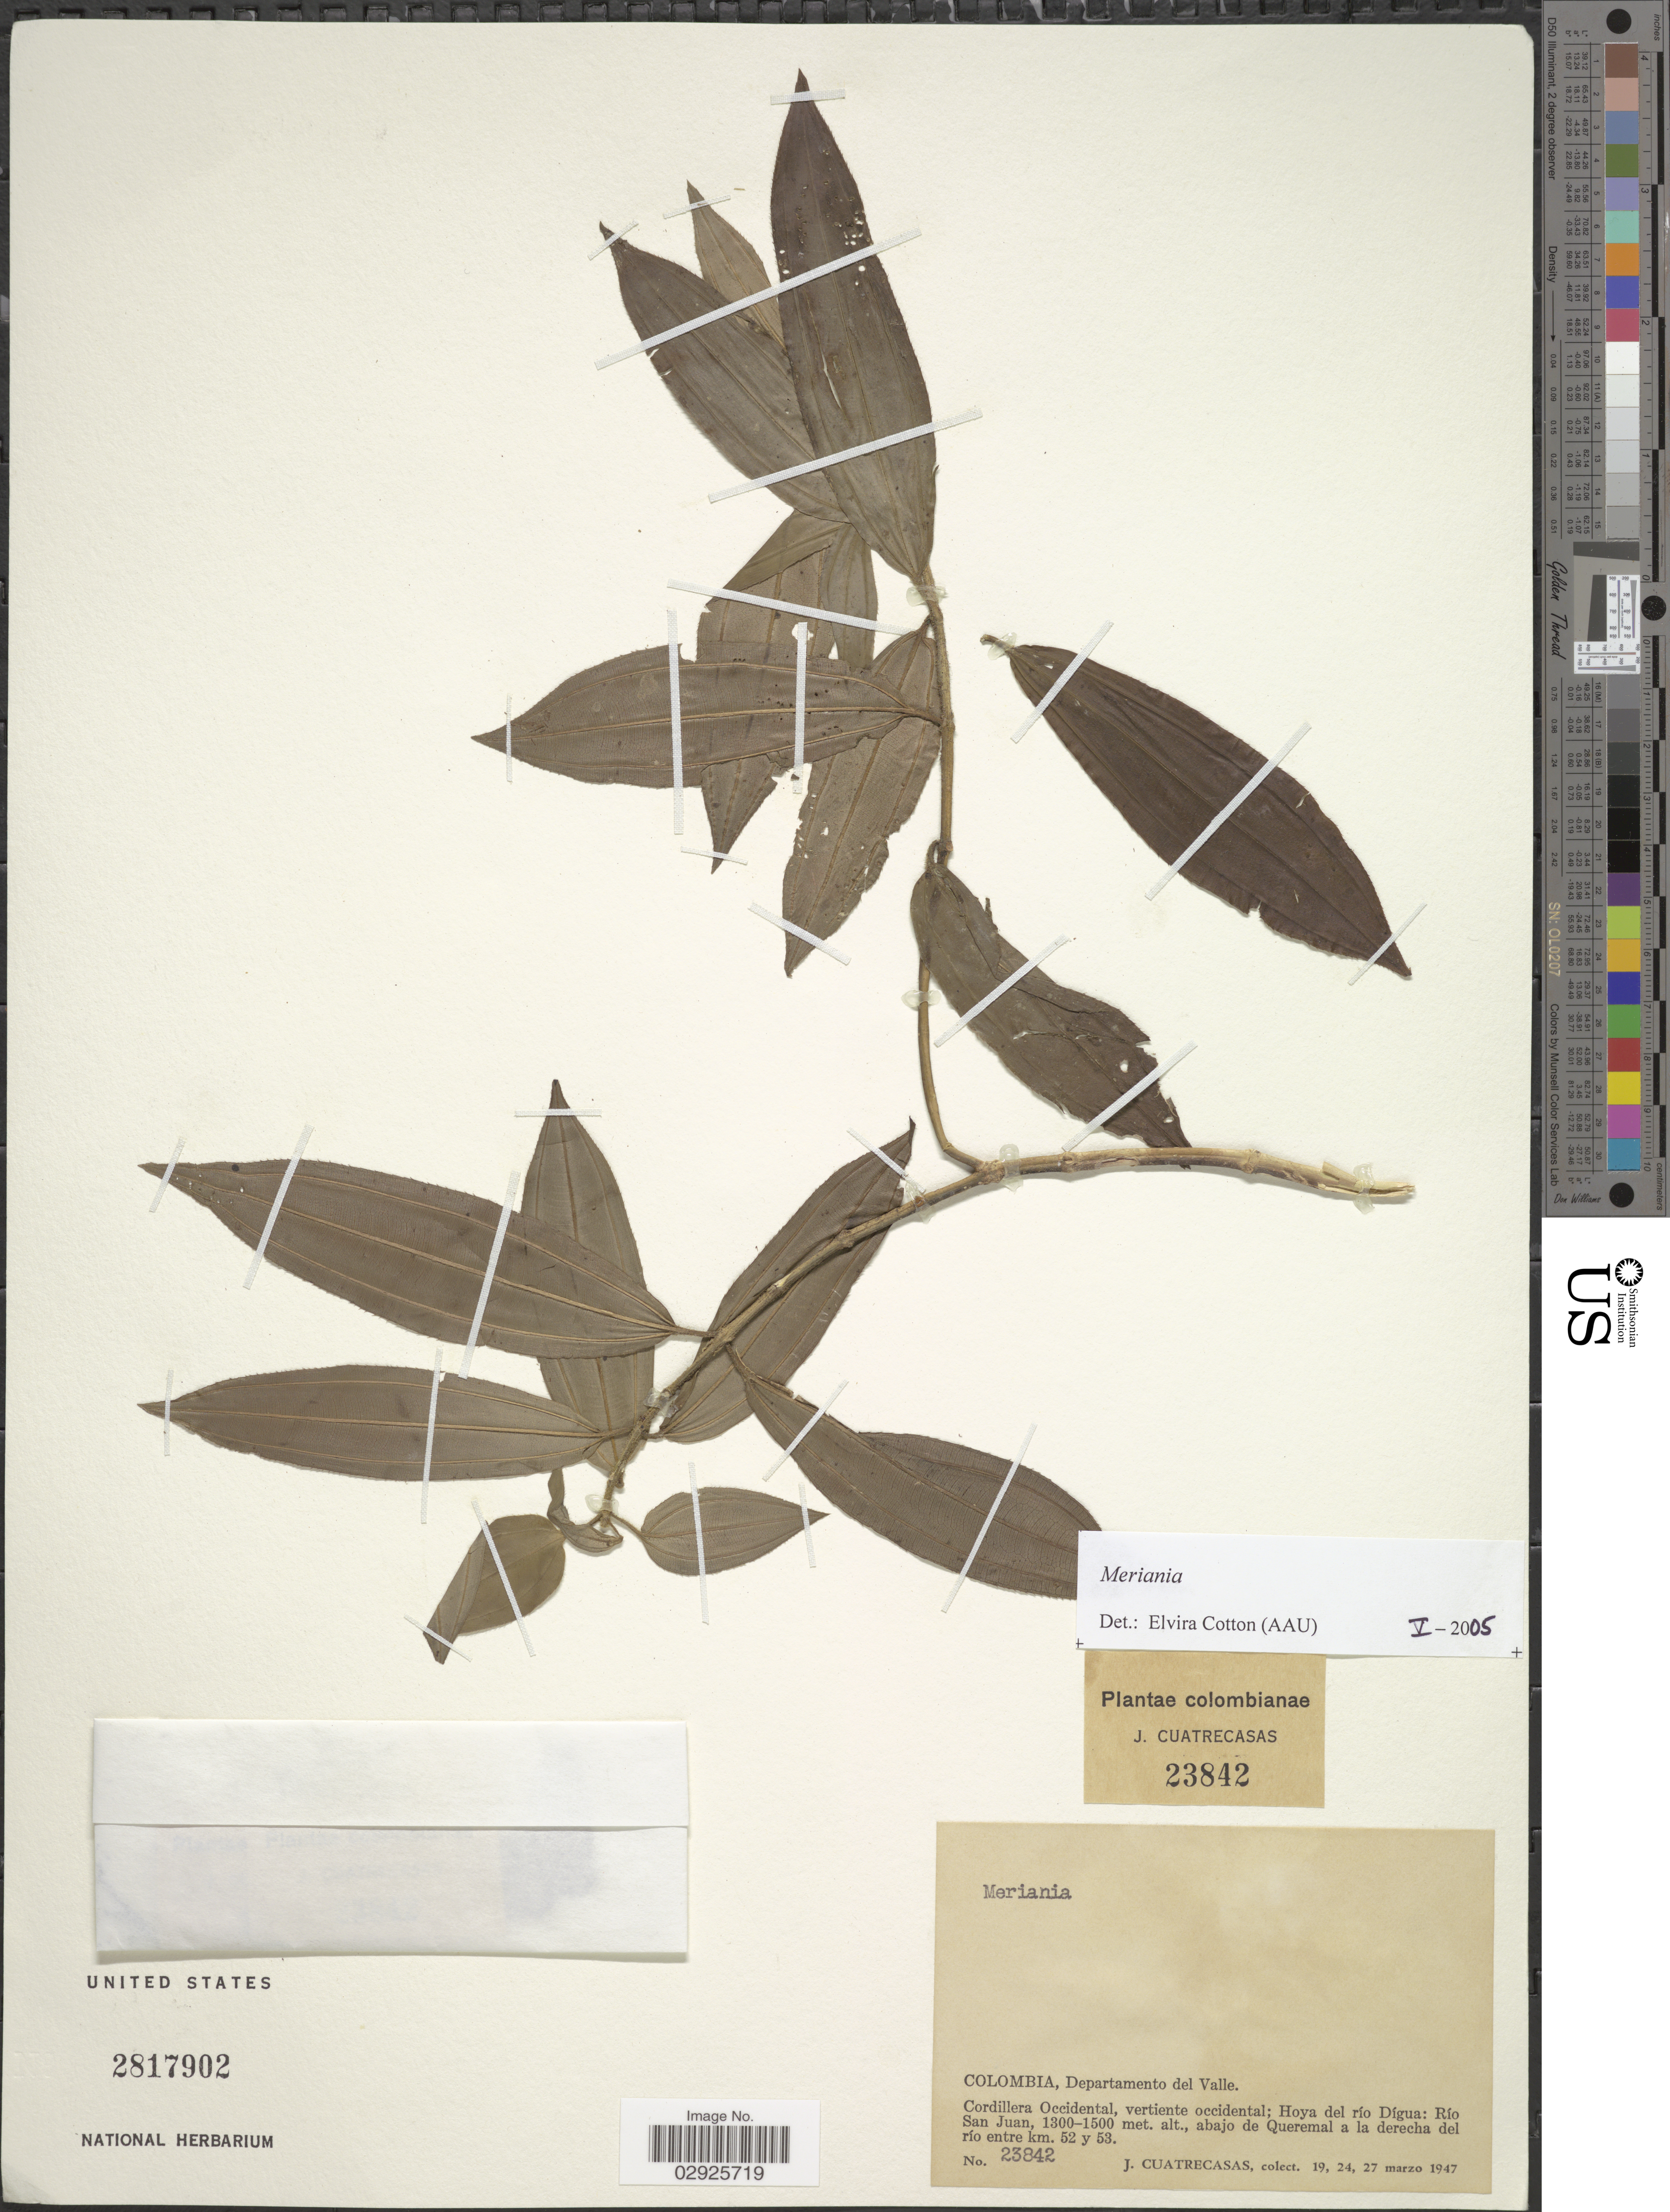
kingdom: Plantae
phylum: Tracheophyta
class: Magnoliopsida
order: Myrtales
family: Melastomataceae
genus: Meriania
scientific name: Meriania speciosa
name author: (Bonpl.) Naudin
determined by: Michelangeli, F. A.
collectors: J. Cuatrecasas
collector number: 23842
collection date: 1947-03-19/1947-03-27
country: Colombia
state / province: Valle del Cauca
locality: Departamento del Valle. Cordillera Occidental, vertiente occidental; Hoya del río Dígua: Río San Juan, abajo de Queremal a la derecha del río entre km. 52 y 53.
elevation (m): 1300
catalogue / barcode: US 2817902